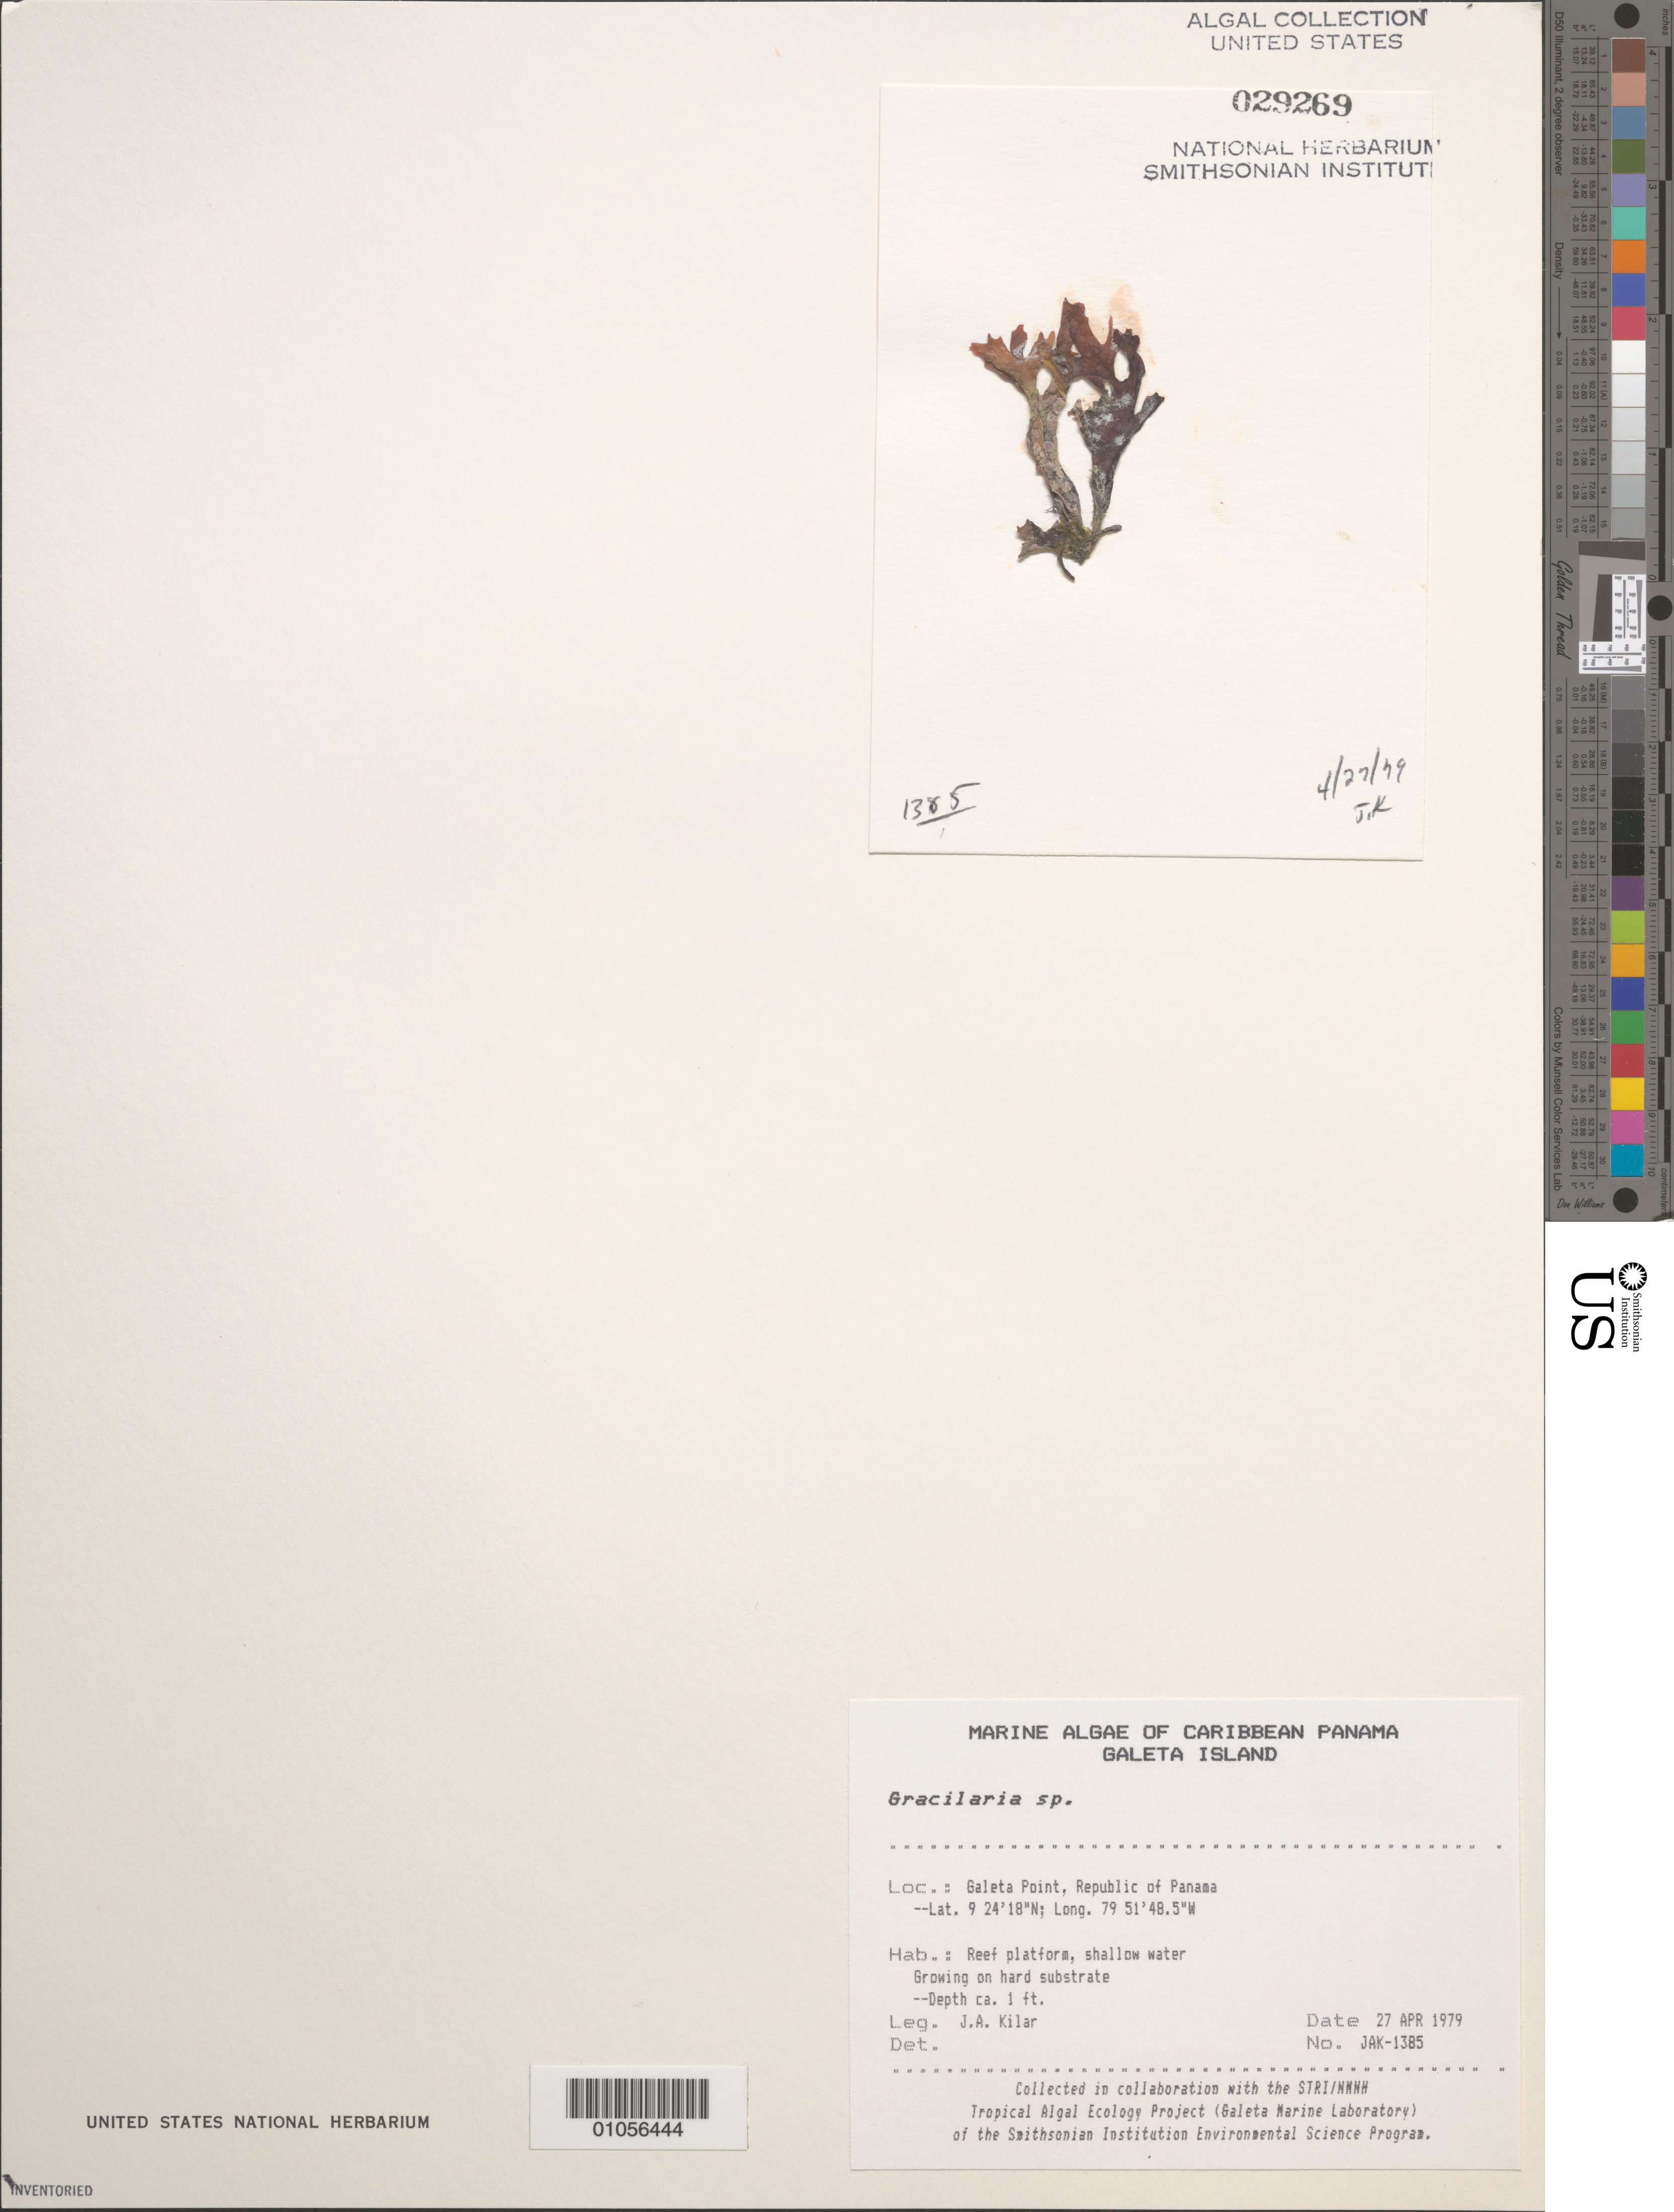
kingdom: Plantae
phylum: Rhodophyta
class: Florideophyceae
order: Gracilariales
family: Gracilariaceae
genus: Gracilaria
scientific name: Gracilaria flabelliformis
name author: (P. Crouan & H. Crouan) Fredericq & Gurgel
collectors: J. A. Kilar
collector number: JAK-1385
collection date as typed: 27 Apr 1979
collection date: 1979-04-27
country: Panama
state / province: Colón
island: Galeta Island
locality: Galeta Point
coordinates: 9 24' 18" N, 79 51' 48.5" W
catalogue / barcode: US 29269